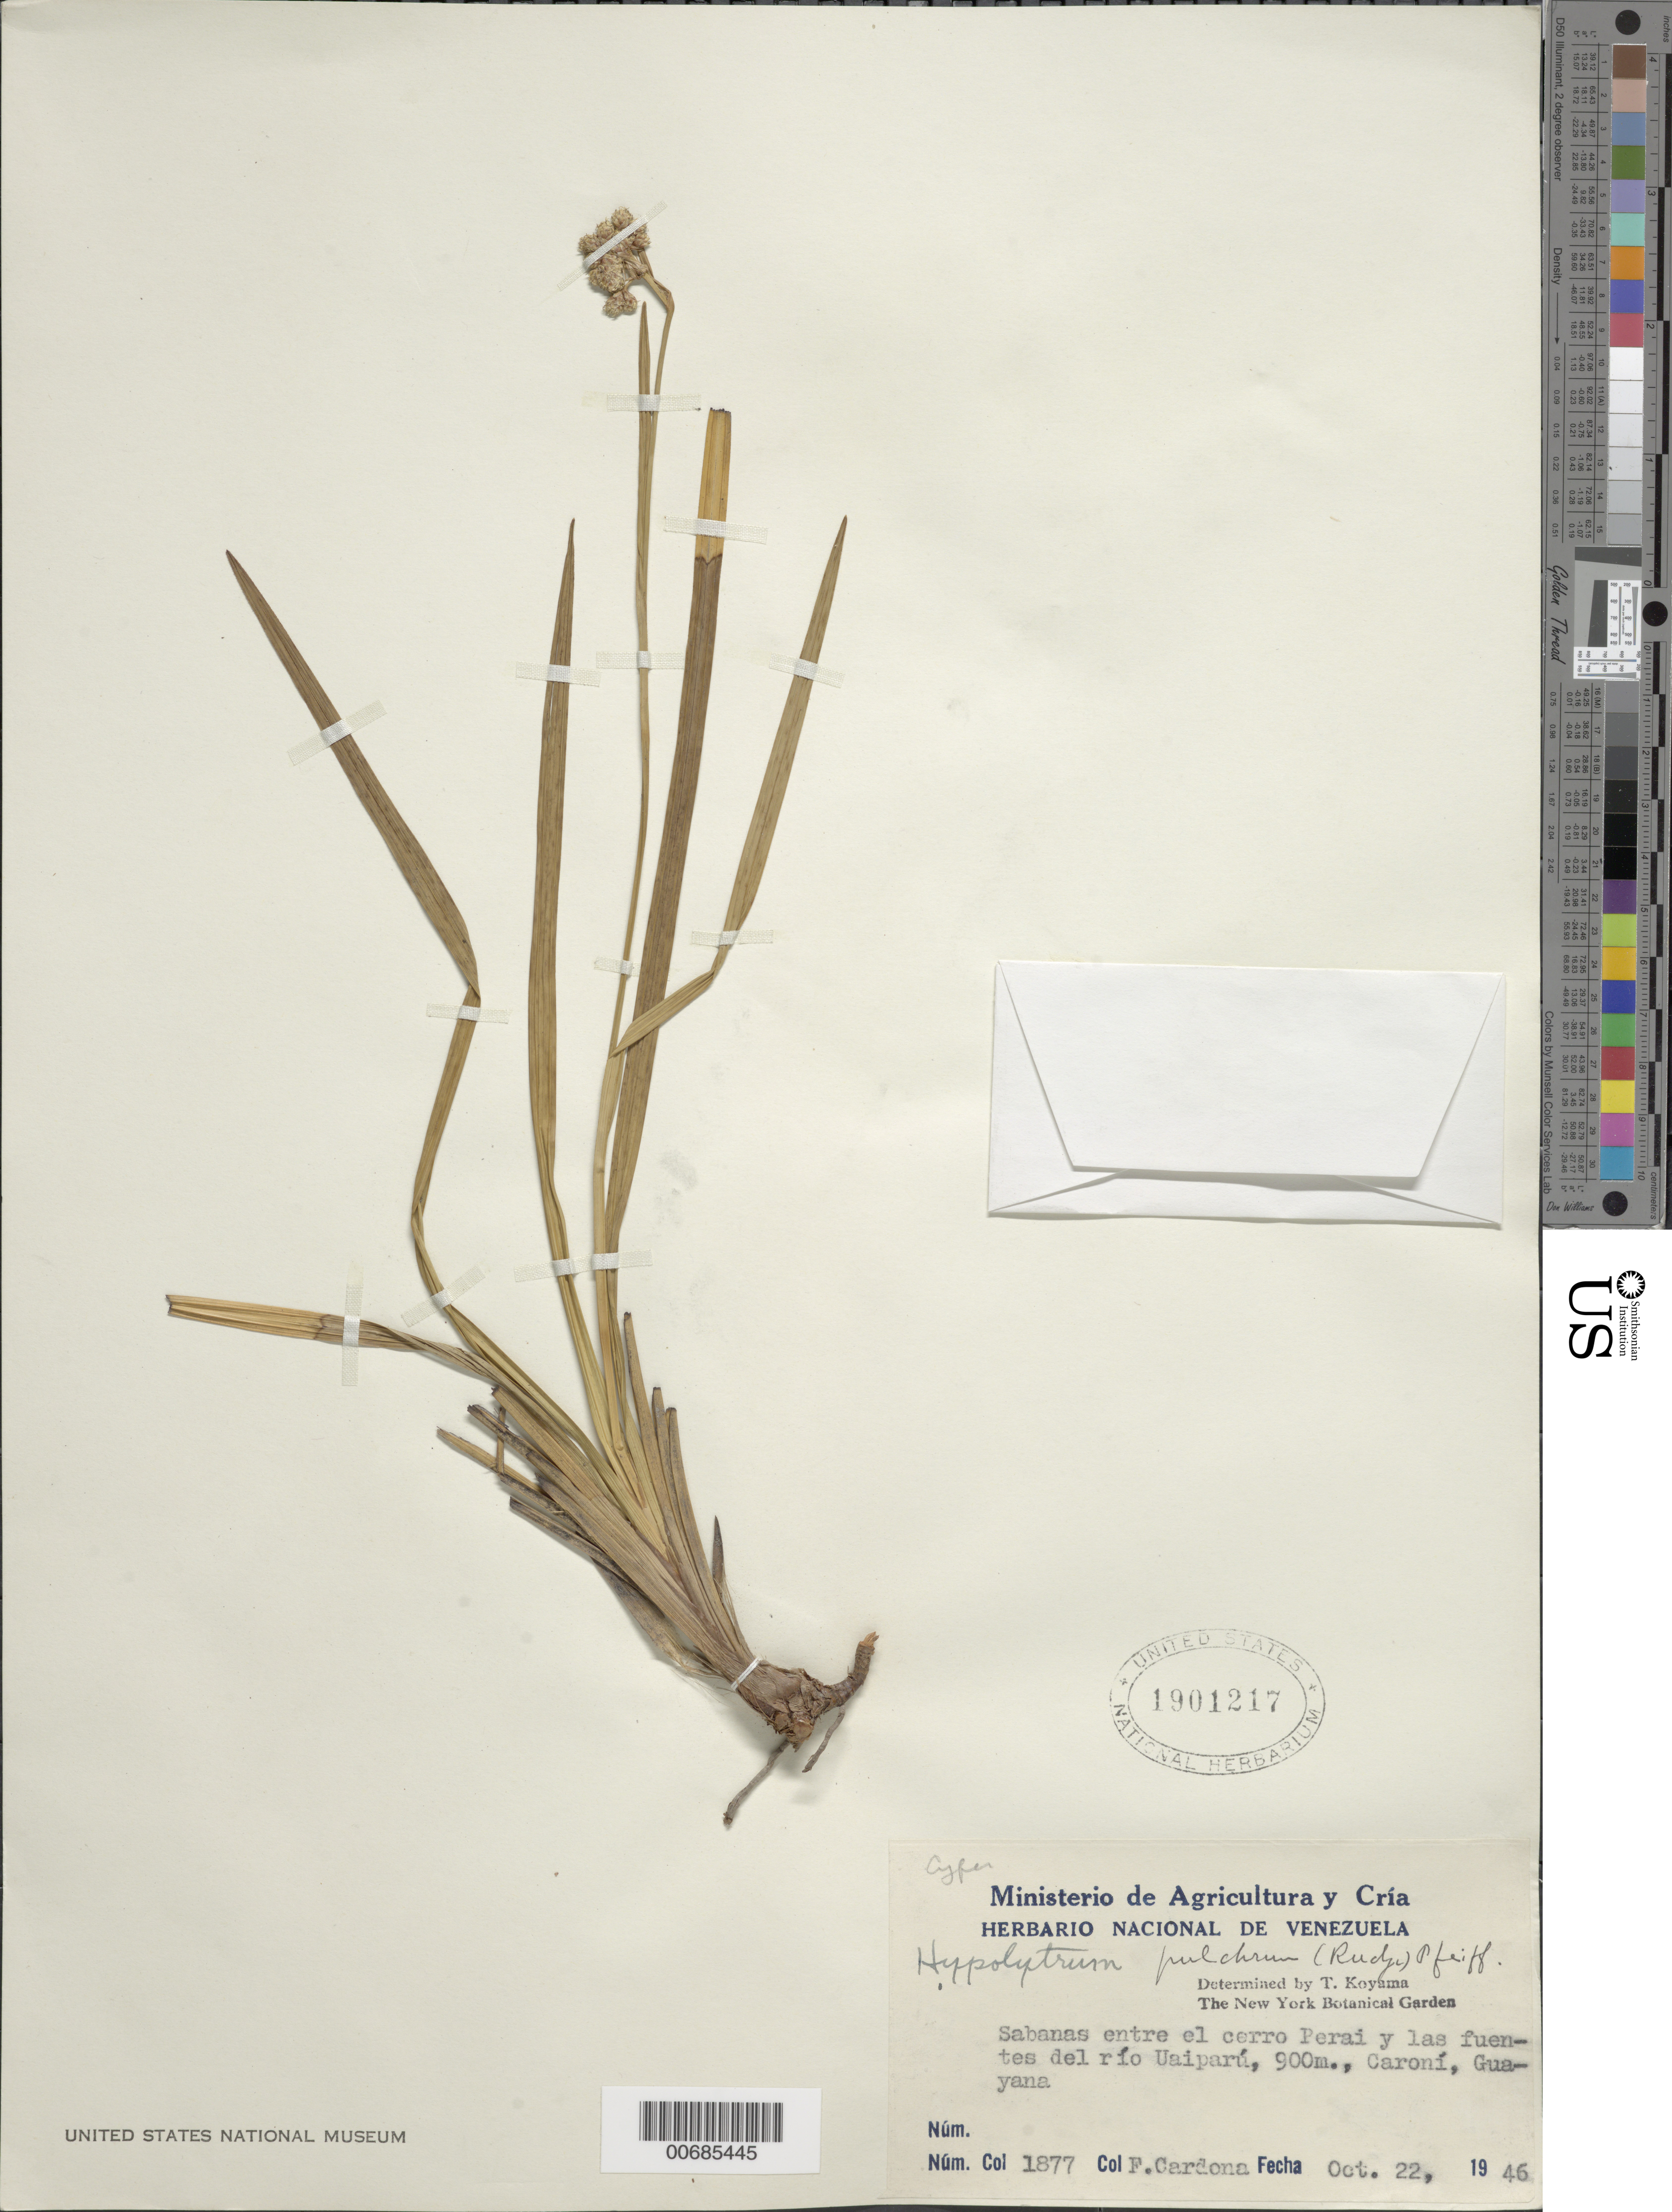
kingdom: Plantae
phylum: Tracheophyta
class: Liliopsida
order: Poales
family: Cyperaceae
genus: Hypolytrum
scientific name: Hypolytrum pulchrum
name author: (Rudge) H. Pfeiff.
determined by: Koyama, Tetsuo M.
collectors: F. Cardona Puig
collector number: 1877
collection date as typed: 22-Oct-46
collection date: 1946-10-22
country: Venezuela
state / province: Bolívar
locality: Cerro Perai to Río Uaiparú (affl. Río Ikabarú); Caroní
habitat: Savanna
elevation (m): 900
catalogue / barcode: US 1901217